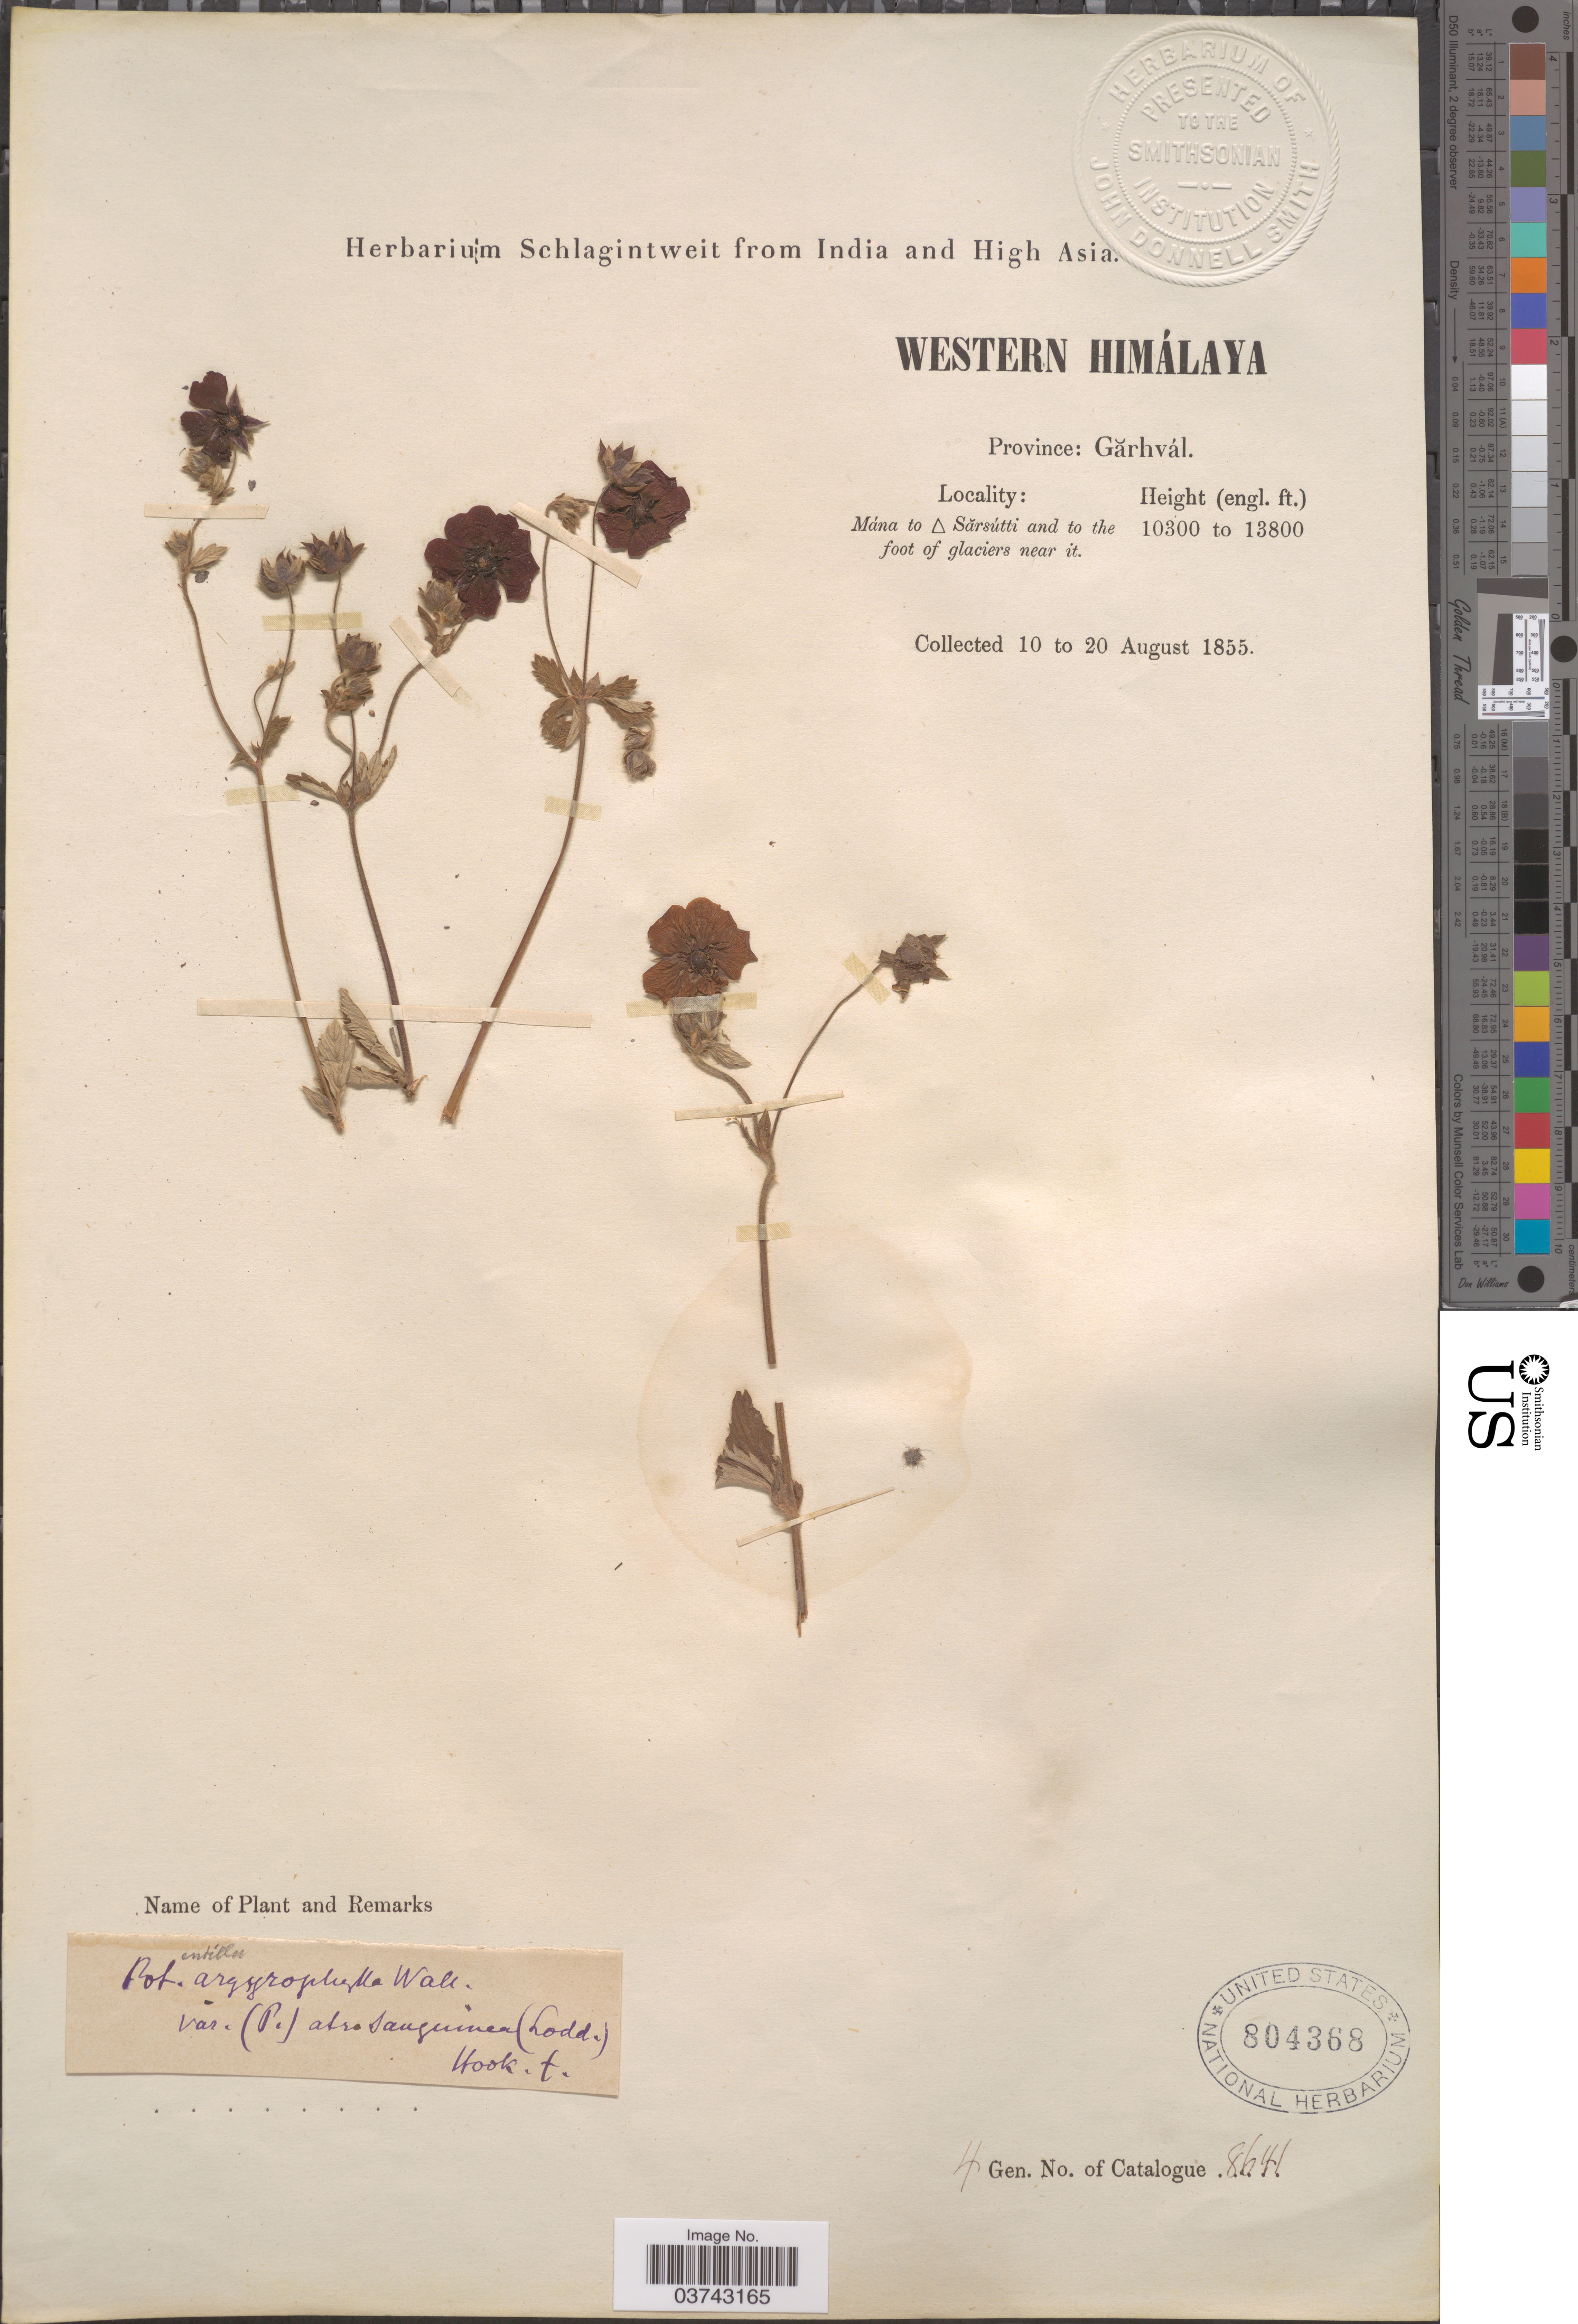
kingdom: Plantae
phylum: Tracheophyta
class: Magnoliopsida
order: Rosales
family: Rosaceae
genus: Potentilla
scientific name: Potentilla argyrophylla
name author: Wall. ex Lehm.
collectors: ex herb. Schlagintweit from India and High Asia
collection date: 1855-08-10/1855-08-20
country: India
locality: Western Himálaya. Province: Garhvál. Mána to Sarsútti and to the foot of glaciers near it.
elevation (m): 3139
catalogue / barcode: US 804368